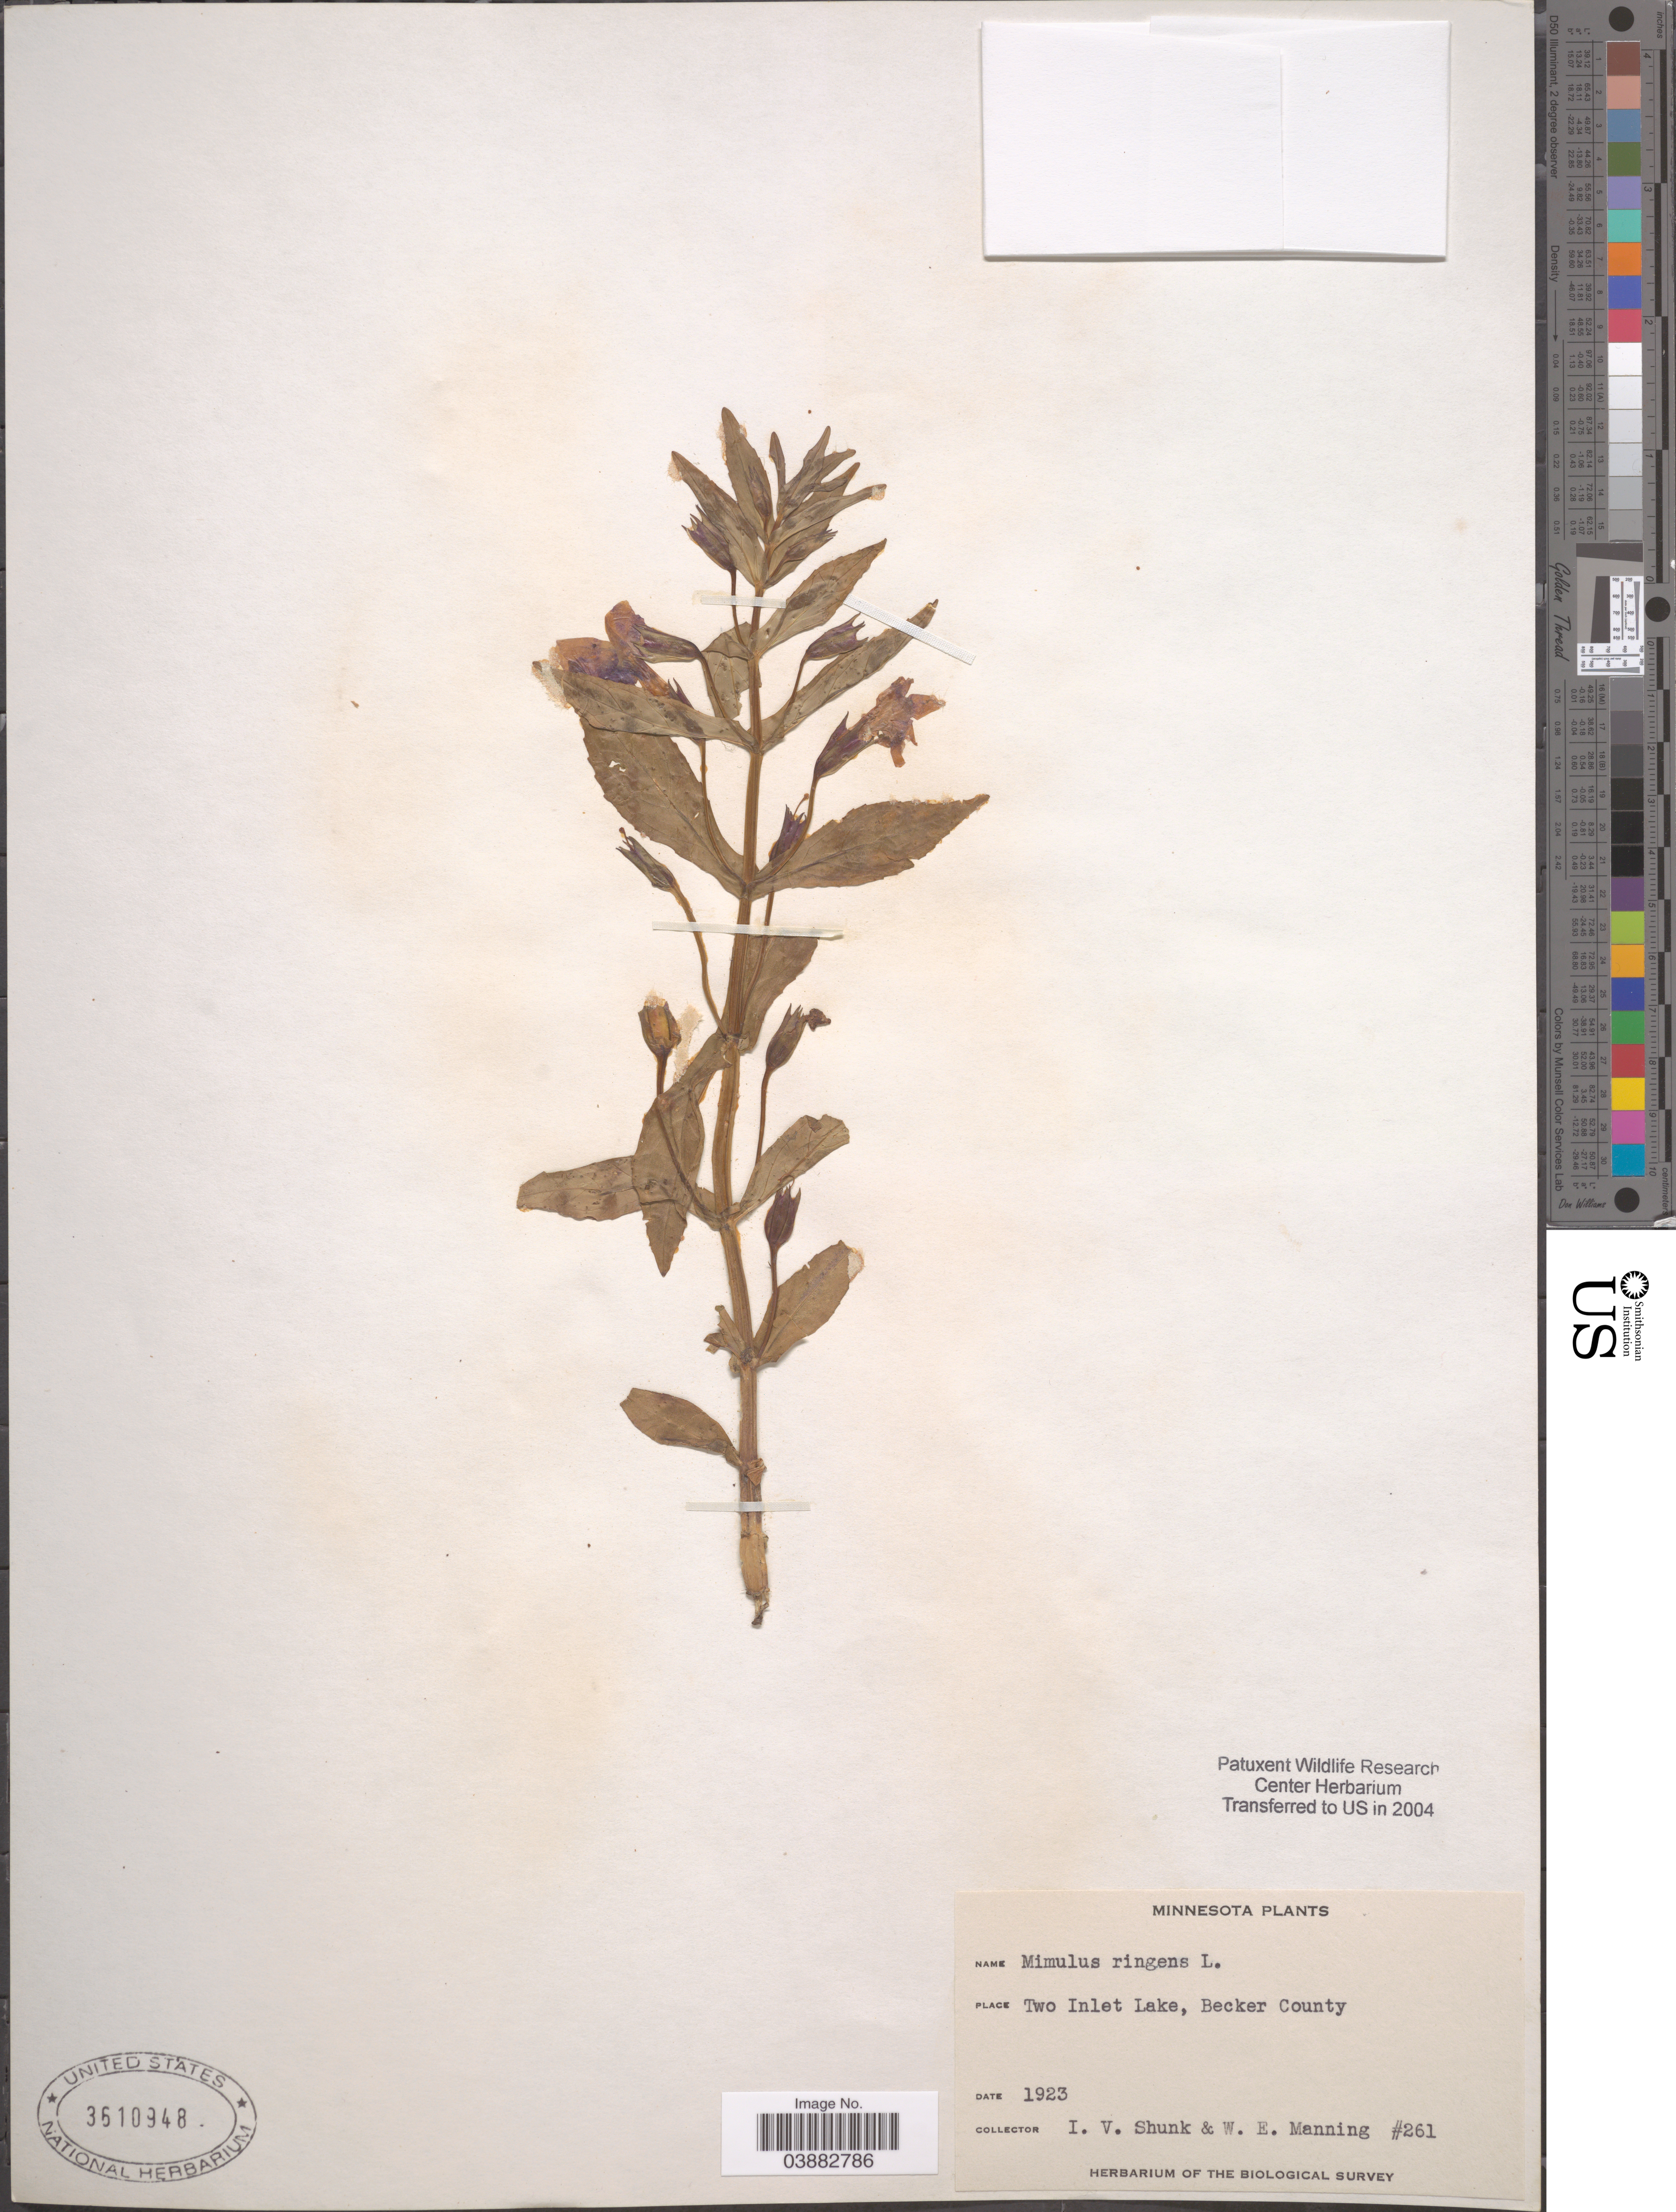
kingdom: Plantae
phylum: Tracheophyta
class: Magnoliopsida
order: Lamiales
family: Phrymaceae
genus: Mimulus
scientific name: Mimulus ringens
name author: L.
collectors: I. Shunk & W. Manning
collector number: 261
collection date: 1923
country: United States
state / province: Minnesota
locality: Two Inlet Lake, Becker County.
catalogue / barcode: US 3610948